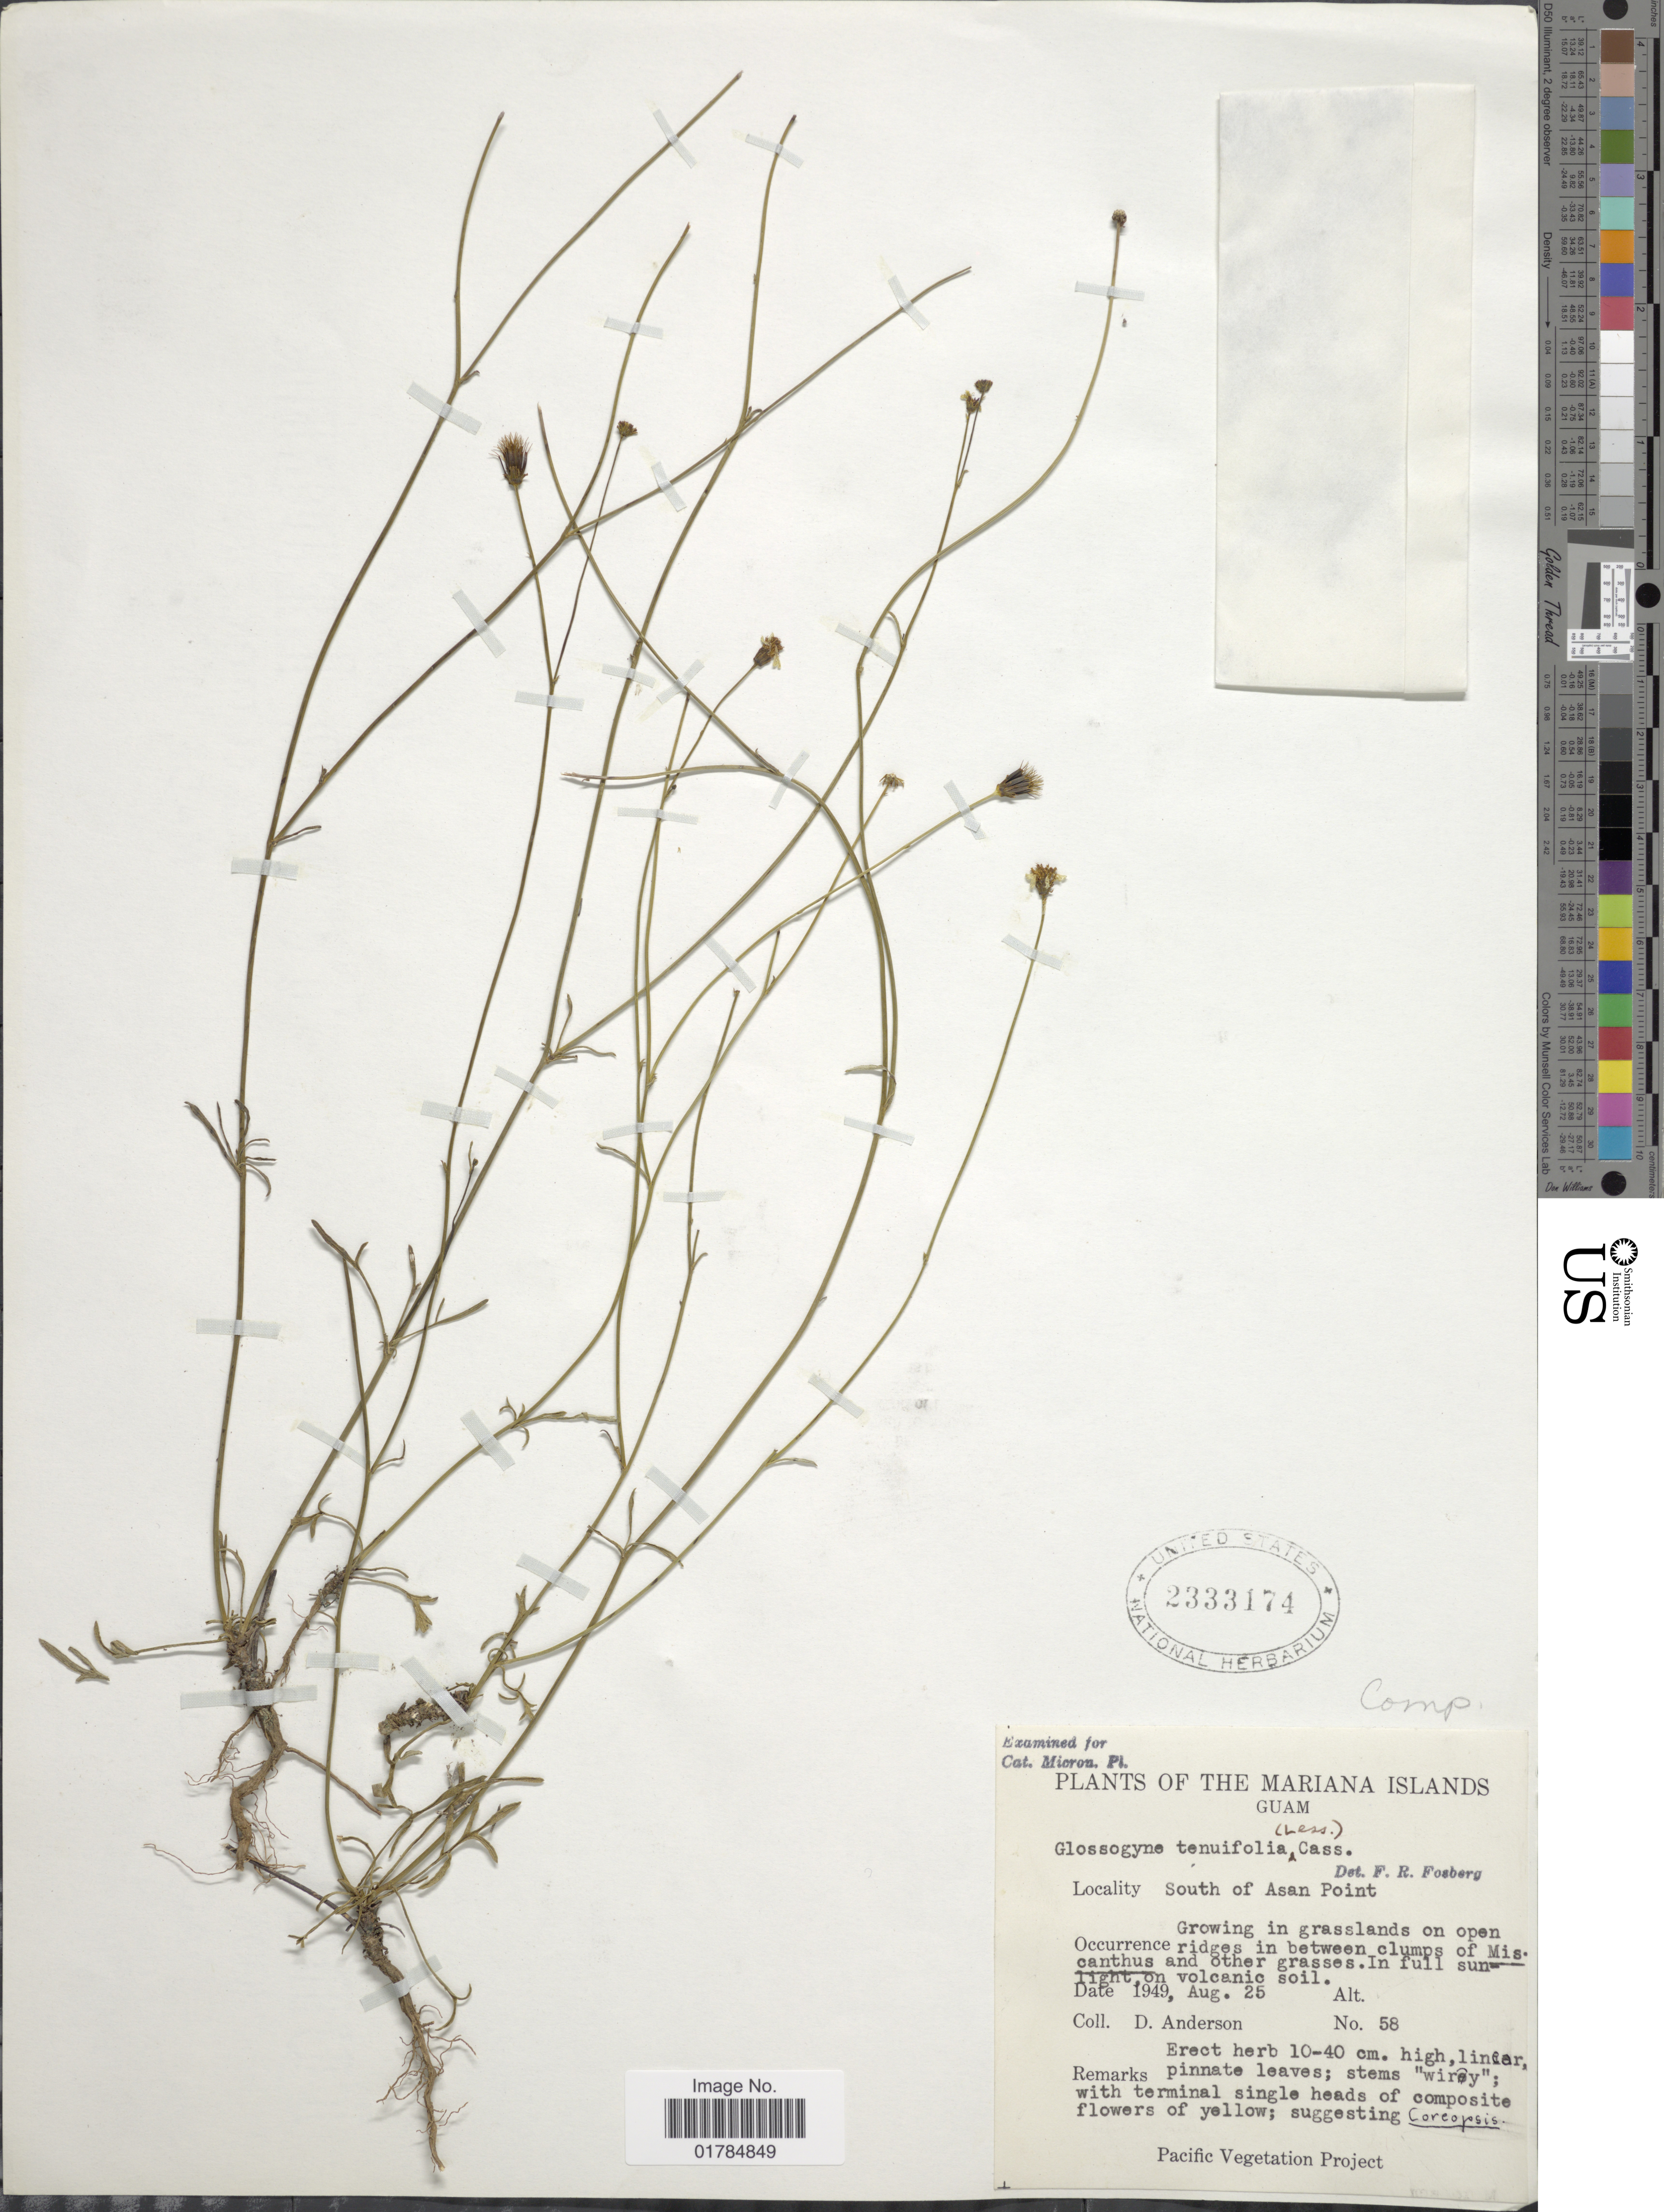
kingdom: Plantae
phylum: Tracheophyta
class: Magnoliopsida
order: Asterales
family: Asteraceae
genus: Glossogyne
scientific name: Glossogyne tenuifolia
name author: (Labill.)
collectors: D. Anderson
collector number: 58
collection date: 1949-08-25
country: Guam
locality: Marianas Islands, South of Asan Point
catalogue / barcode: US 2333174